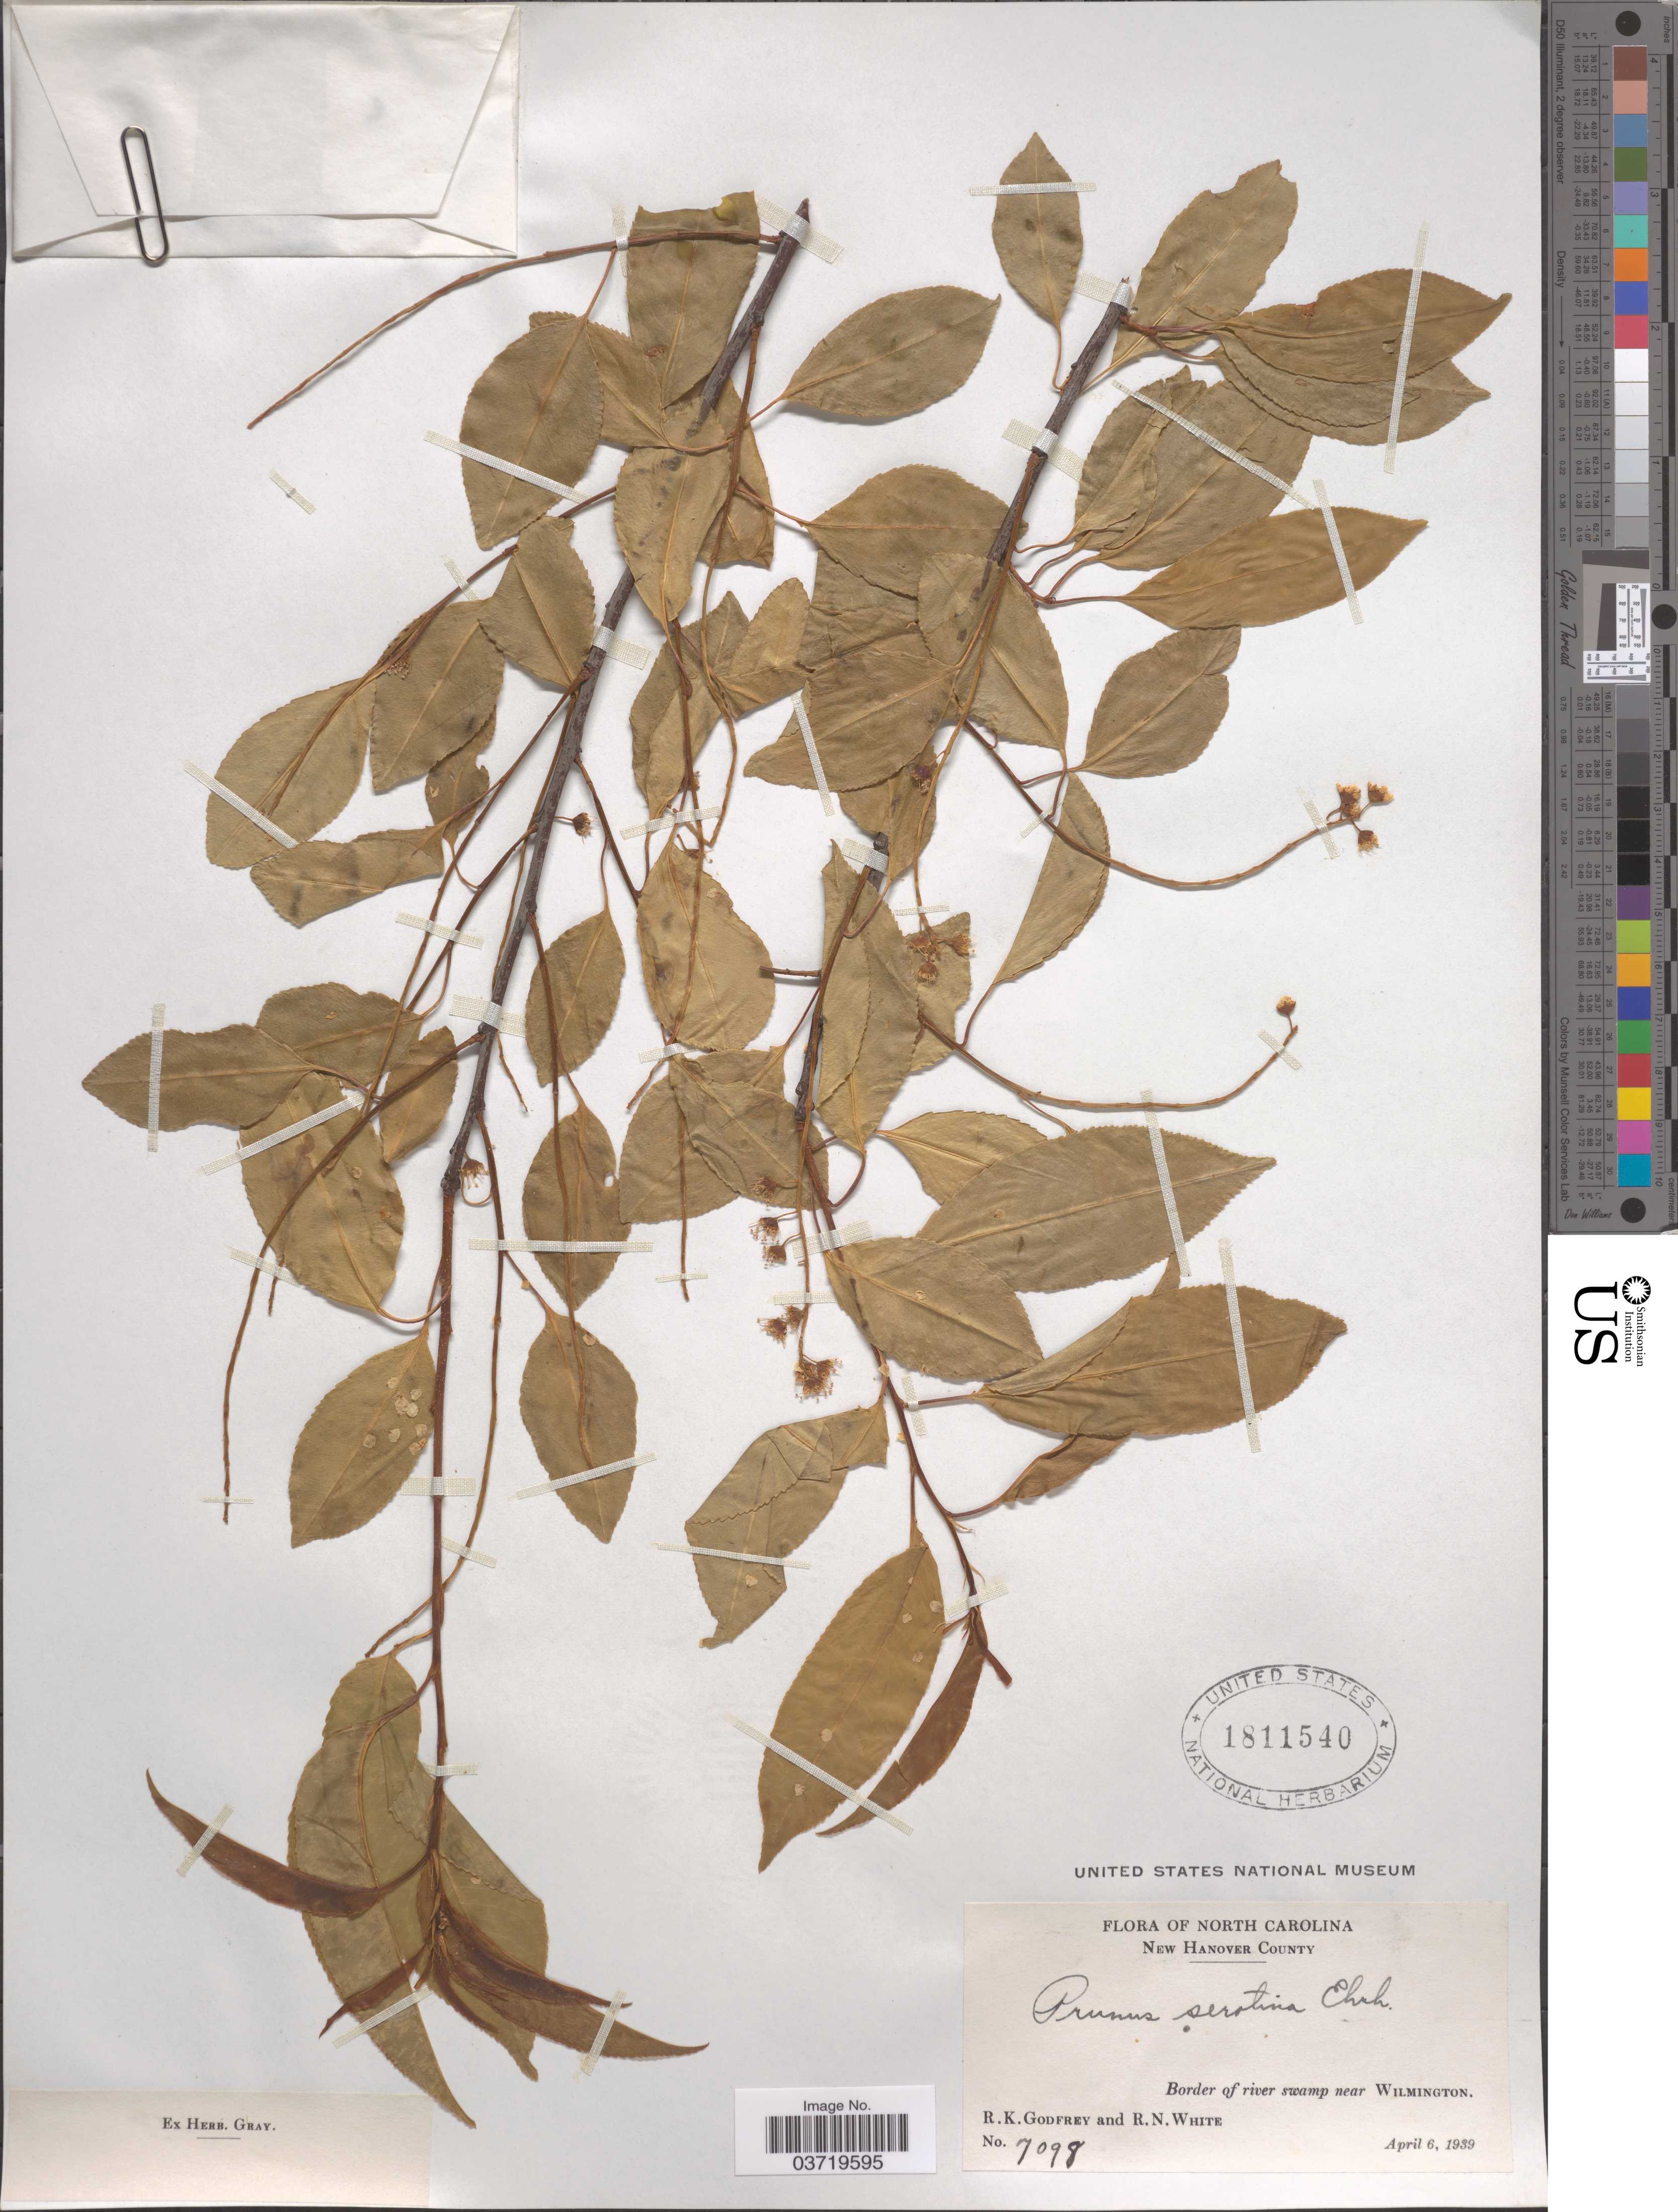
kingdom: Plantae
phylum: Tracheophyta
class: Magnoliopsida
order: Rosales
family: Rosaceae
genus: Prunus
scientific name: Prunus serotina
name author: Ehrh.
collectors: R. K. Godfrey & R. N. White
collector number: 7098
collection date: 1939-04-06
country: United States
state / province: North Carolina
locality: New Hanover County. Border of river swamp near Wilmington.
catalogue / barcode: US 1811540